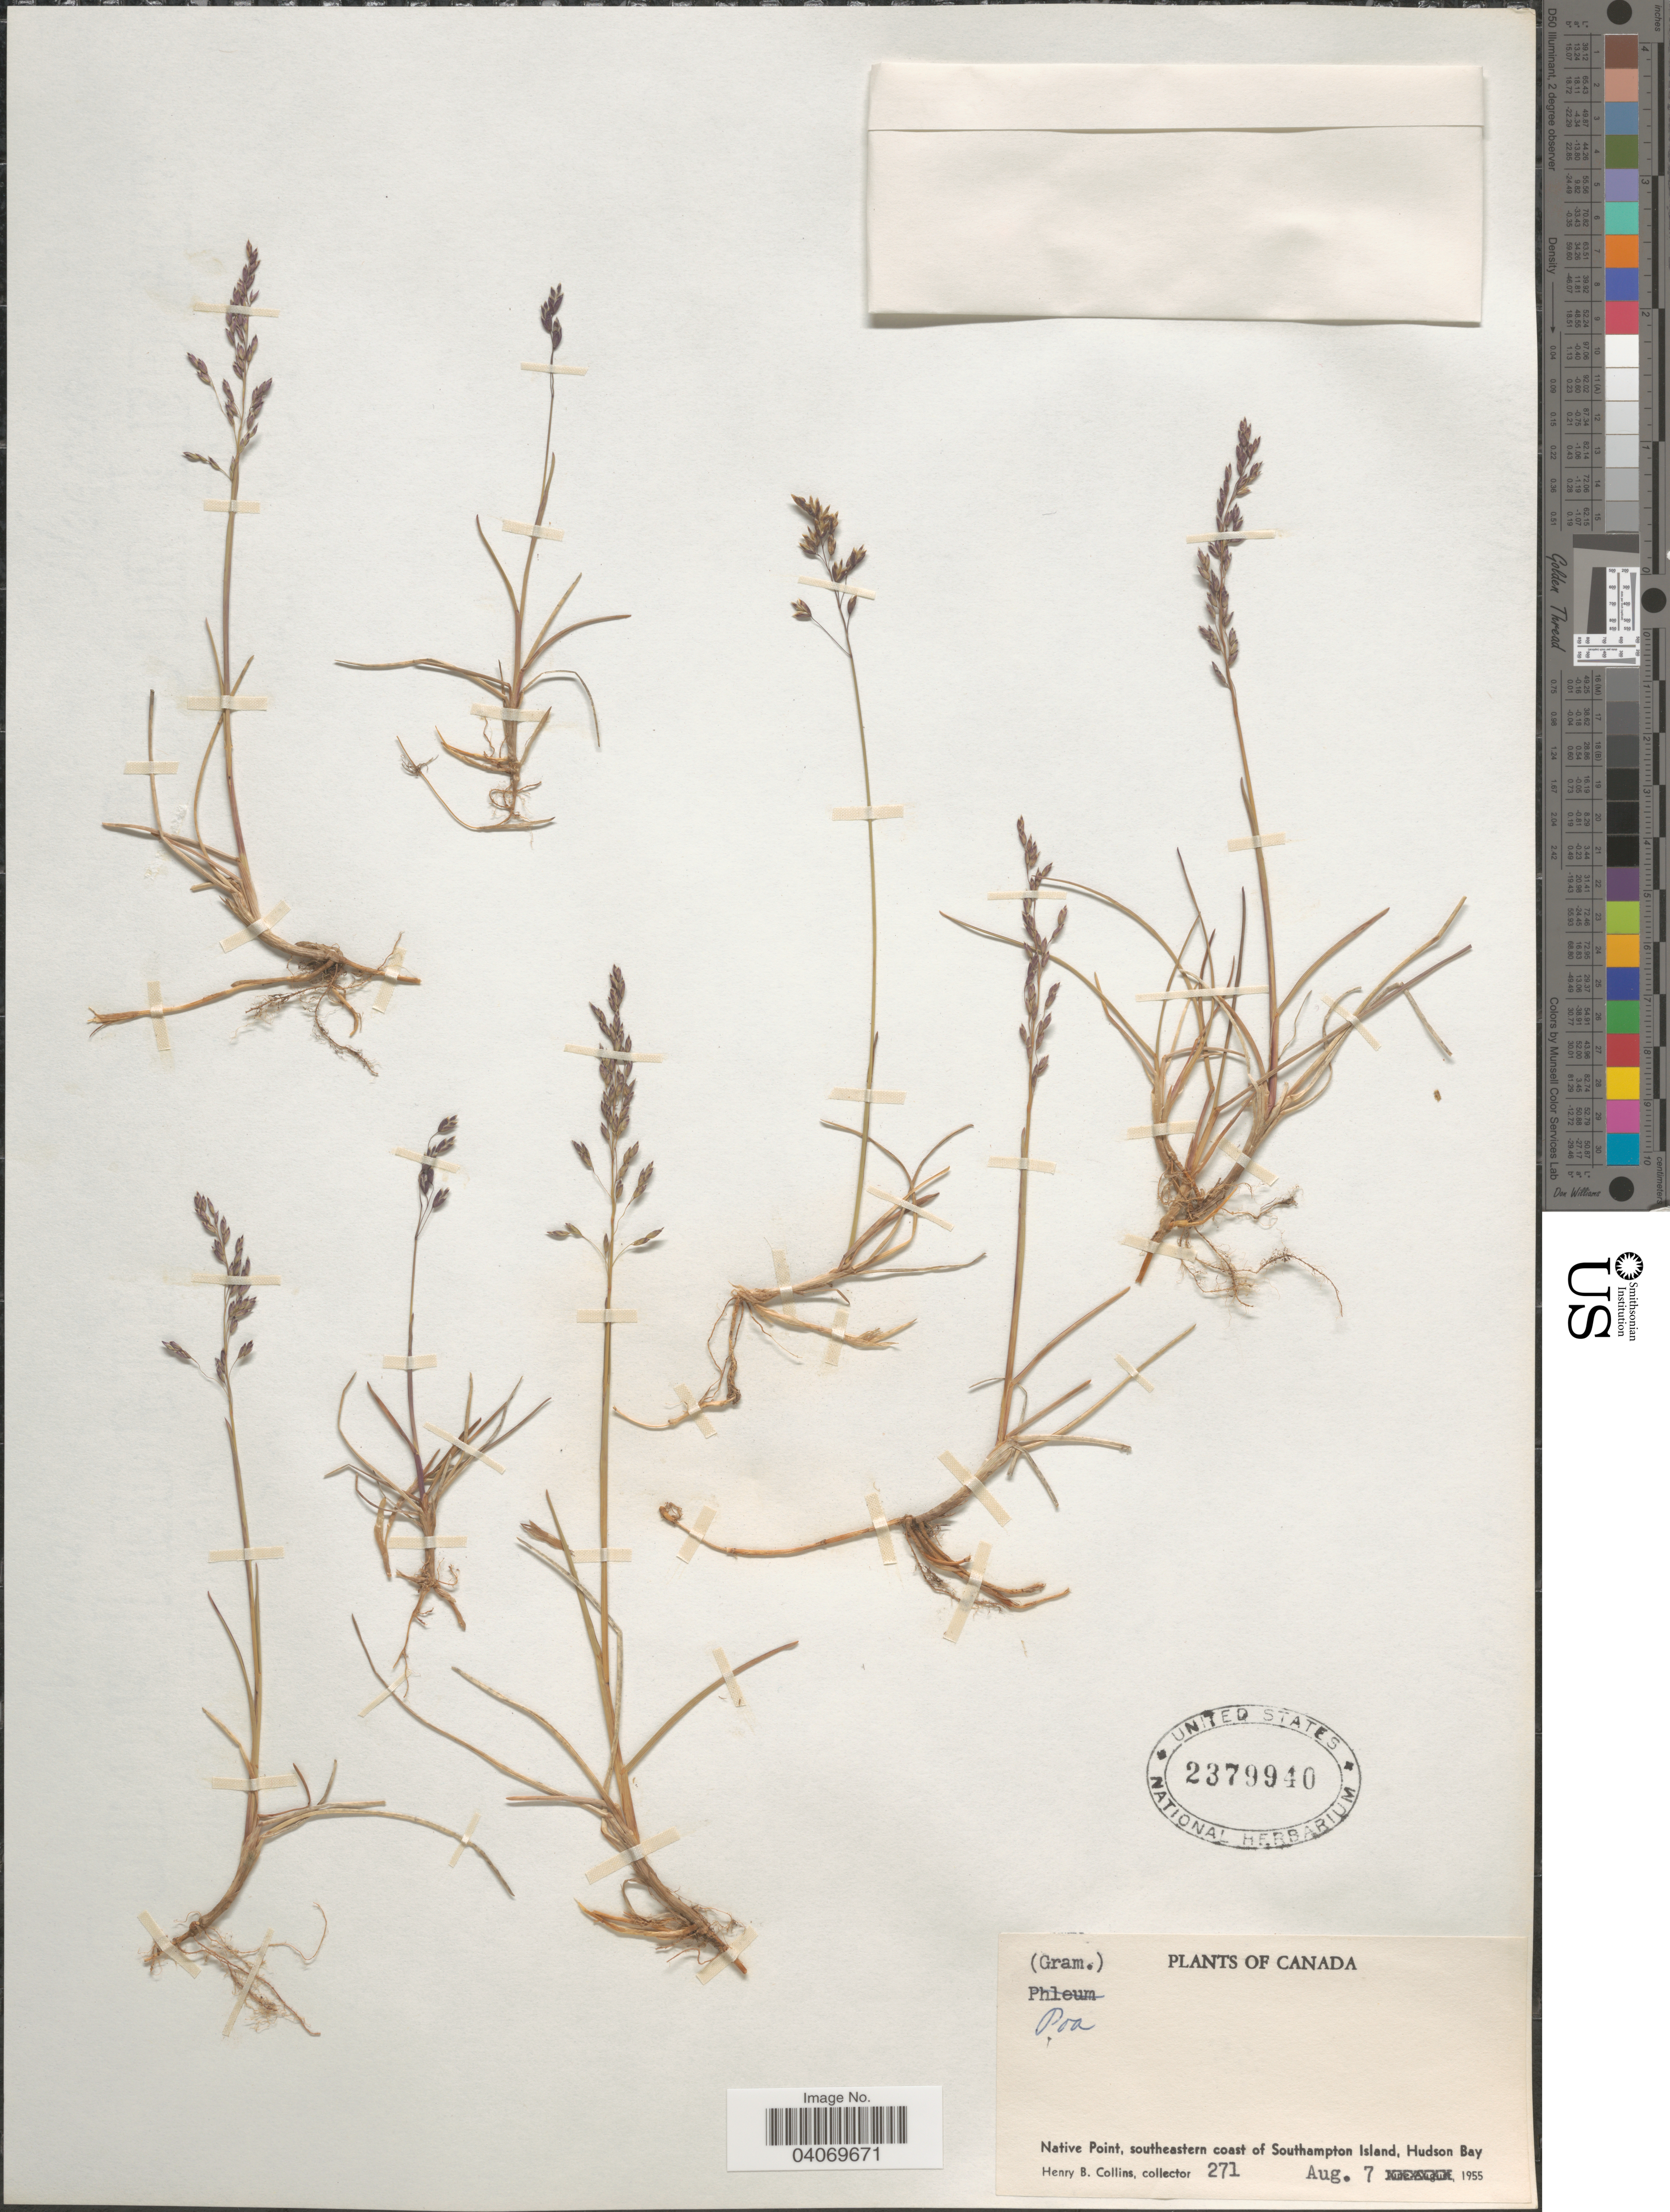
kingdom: Plantae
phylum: Tracheophyta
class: Liliopsida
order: Poales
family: Poaceae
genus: Poa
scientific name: Poa sp.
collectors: H. Collins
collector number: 271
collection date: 1955-08-07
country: Canada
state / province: Nunavut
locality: Native Point, southeastern coast of Southampton Island, Hudson Bay.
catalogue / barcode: US 2379940